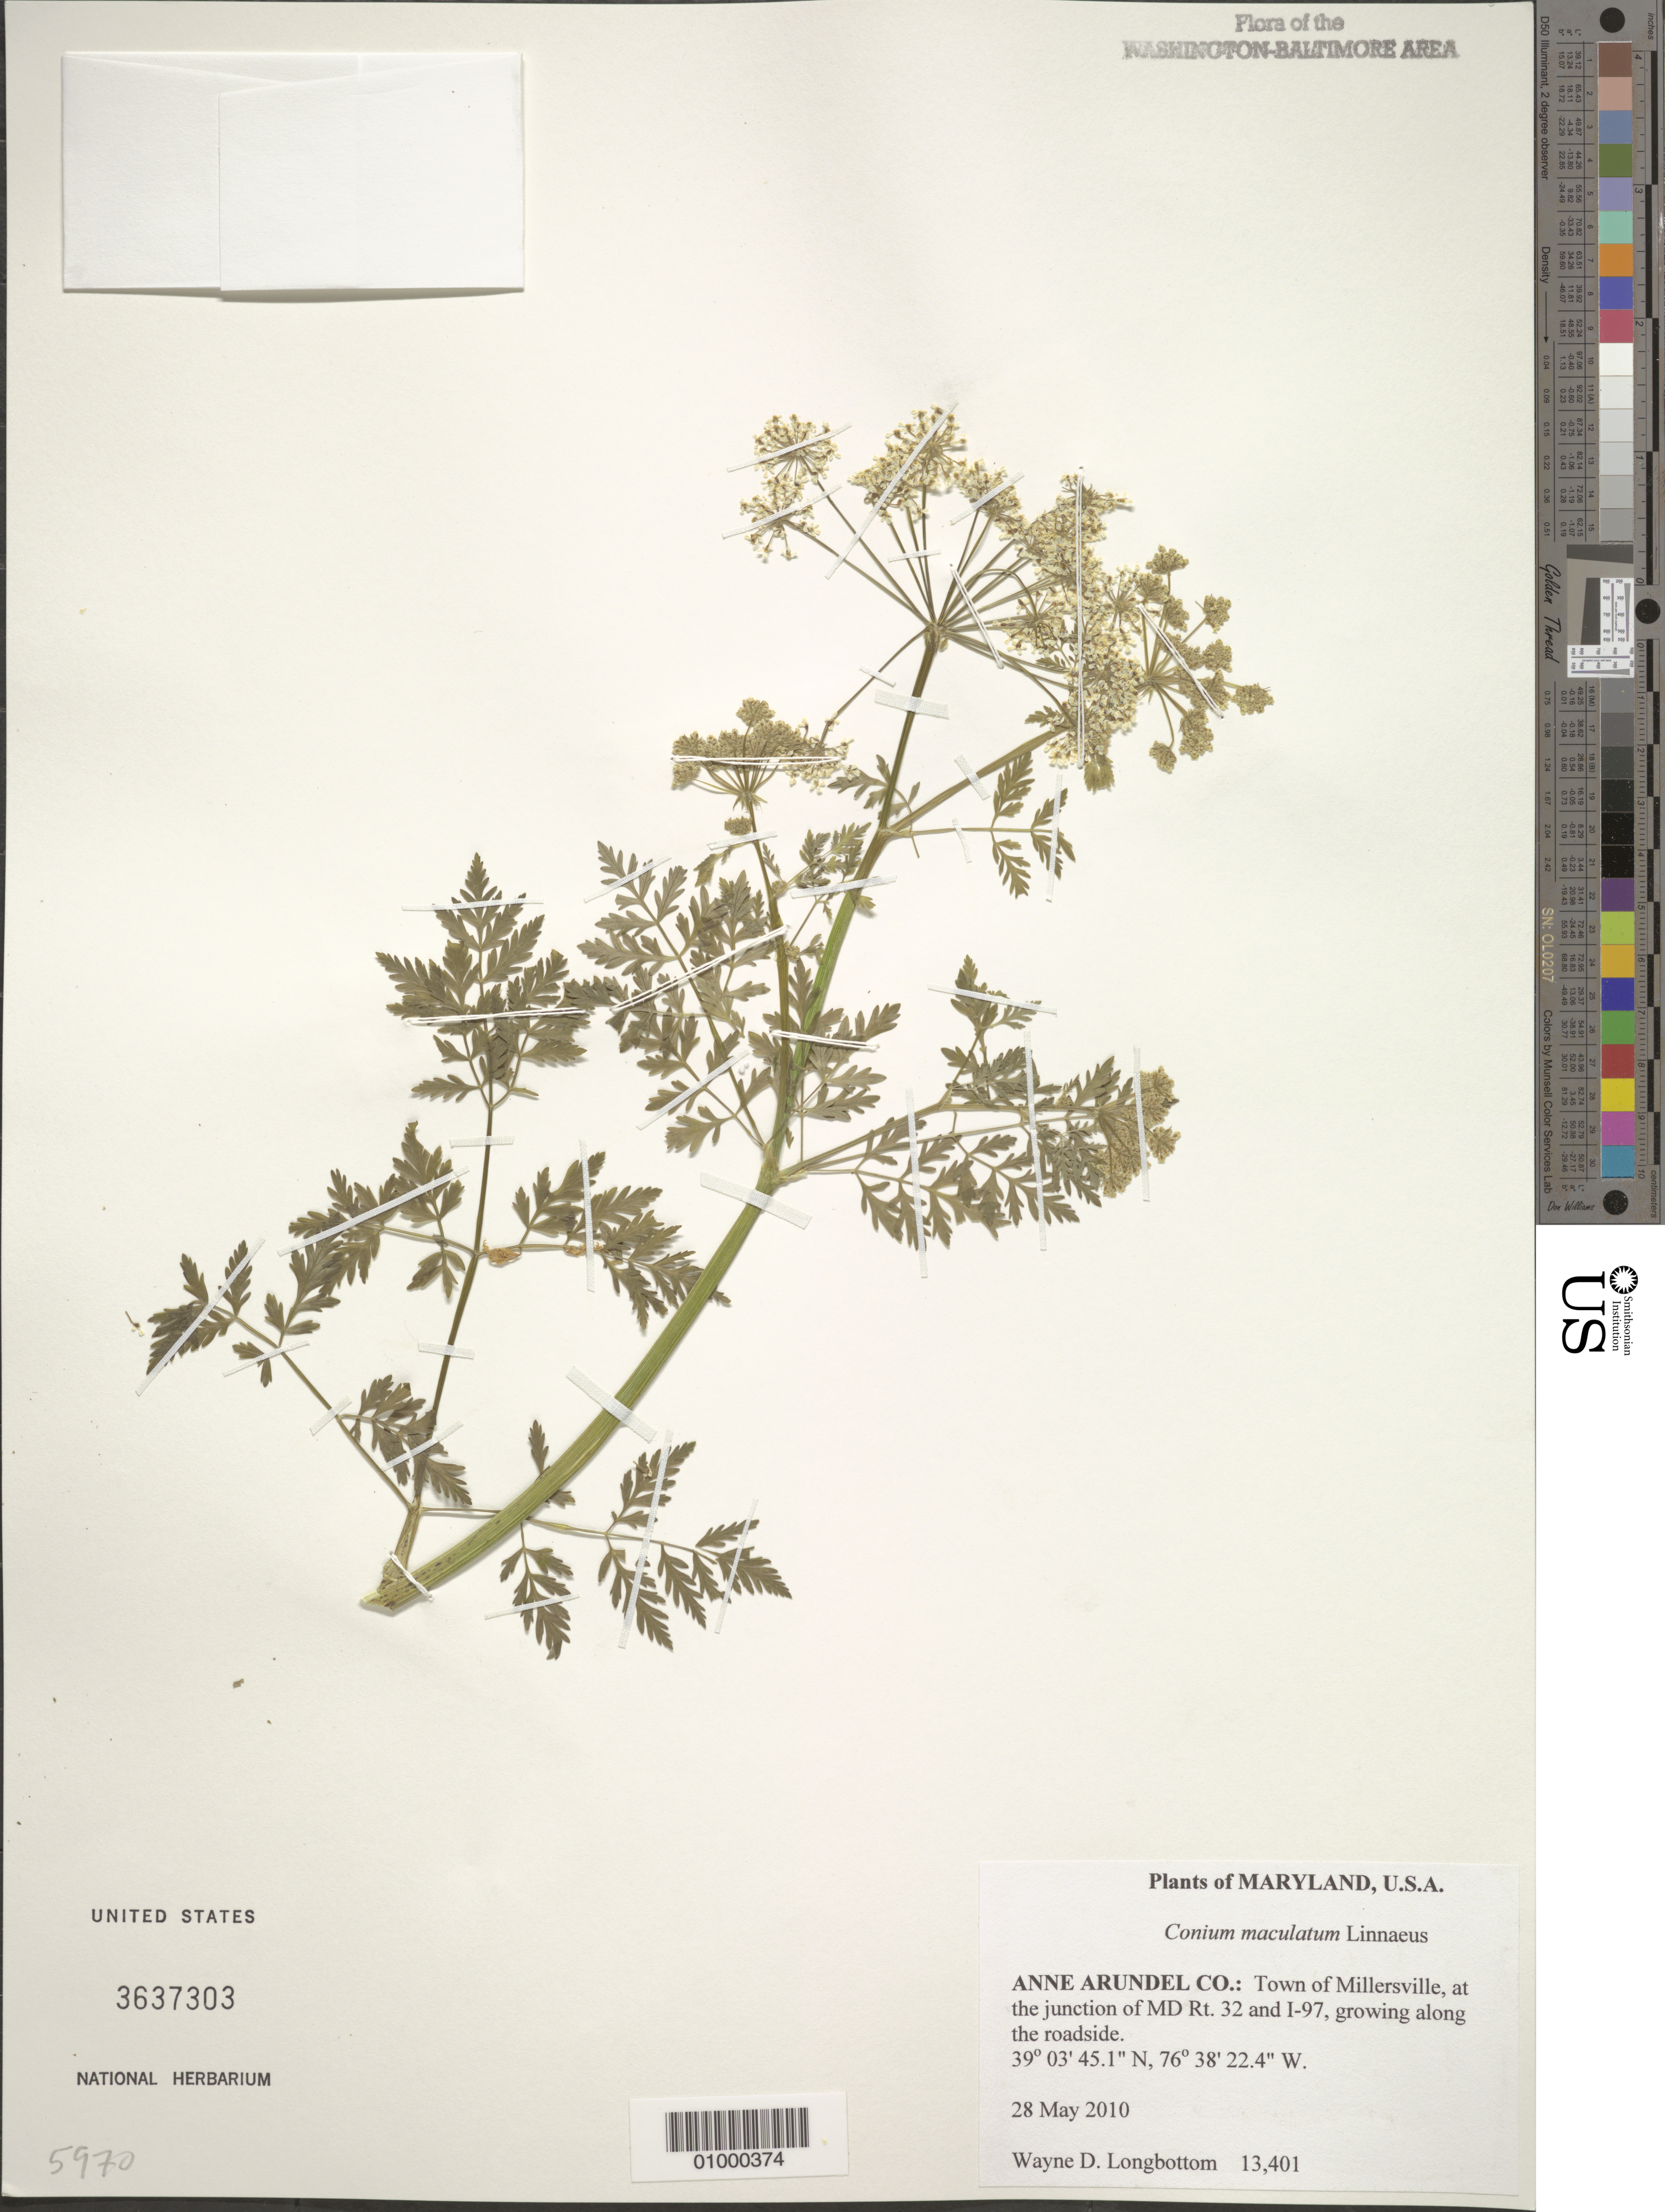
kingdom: Plantae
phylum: Tracheophyta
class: Magnoliopsida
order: Apiales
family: Apiaceae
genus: Conium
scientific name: Conium maculatum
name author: L.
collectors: W. D. Longbottom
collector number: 13401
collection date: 2010-05-28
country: United States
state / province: Maryland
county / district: Anne Arundel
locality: Town of Millersville, at the junction of MD Rt. 32 and I-97, growing along the roadside.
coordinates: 39 03 45.1 N, 76 38 22.4 W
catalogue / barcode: US 3637303